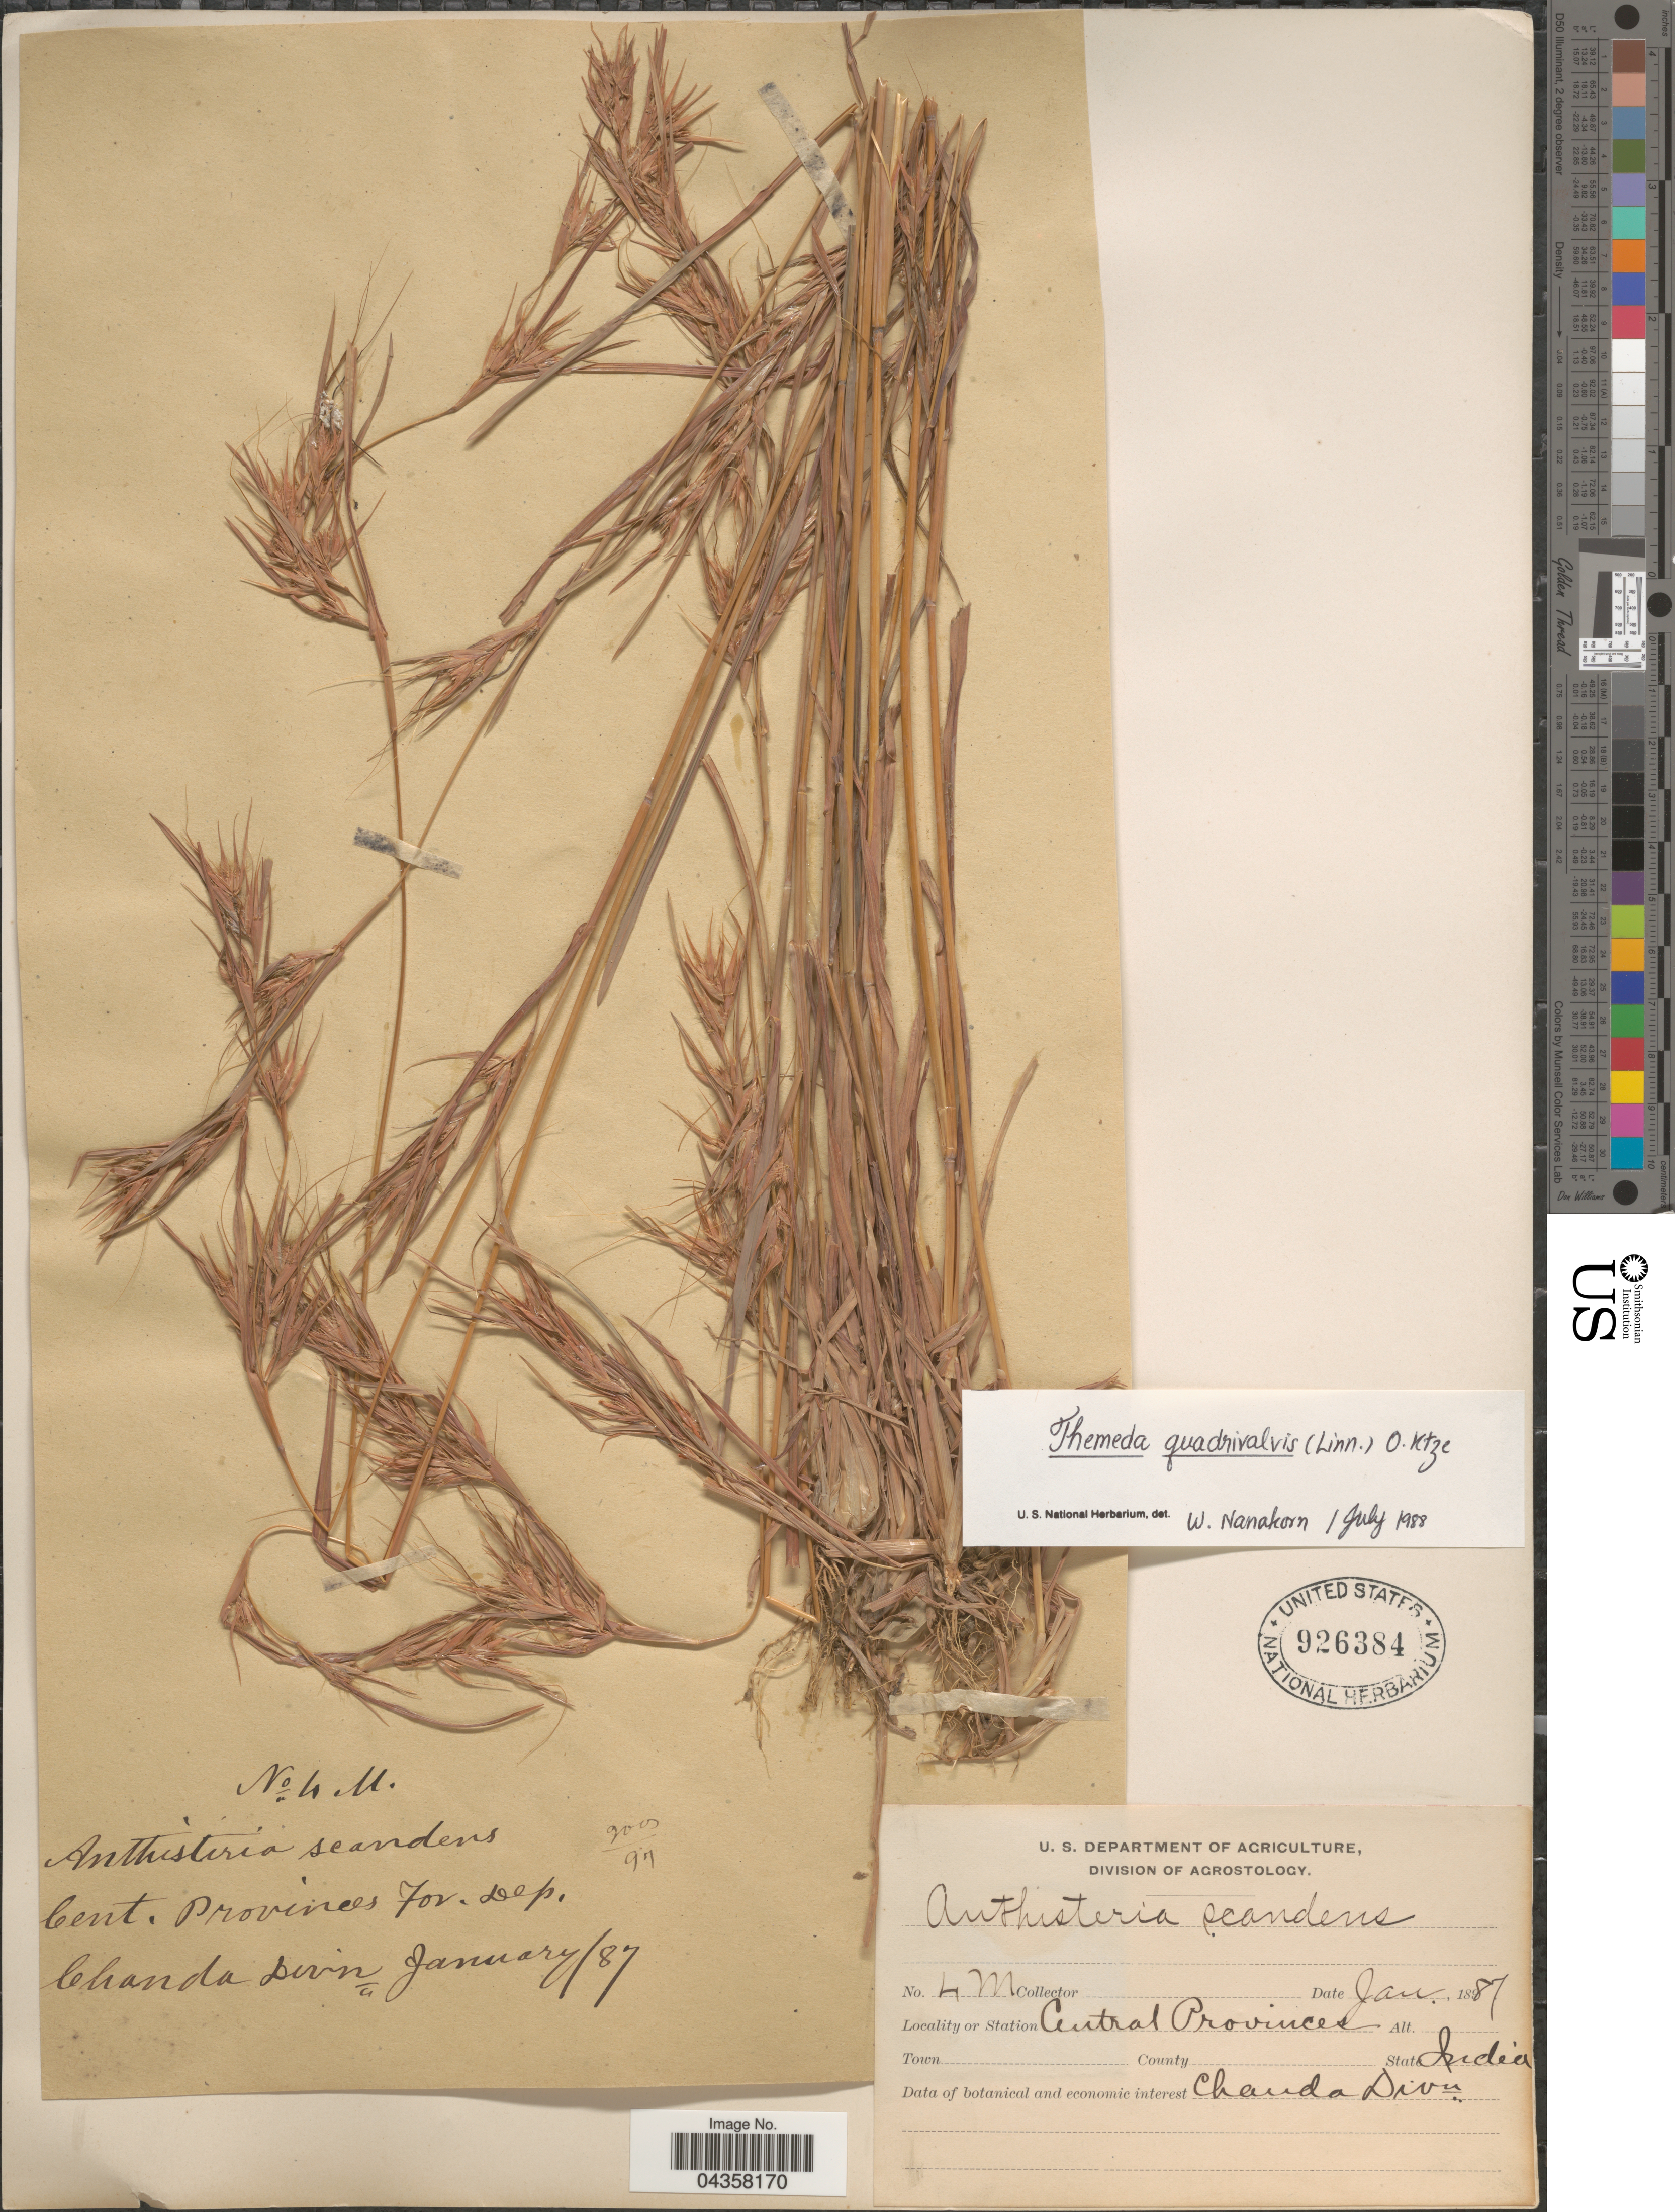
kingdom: Plantae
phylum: Tracheophyta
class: Liliopsida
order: Poales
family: Poaceae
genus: Themeda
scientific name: Themeda quadrivalvis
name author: (L.) Kuntze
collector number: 4M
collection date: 1887-01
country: India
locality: Central Provinces For. Dep. Chanda Divn.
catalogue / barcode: US 926384